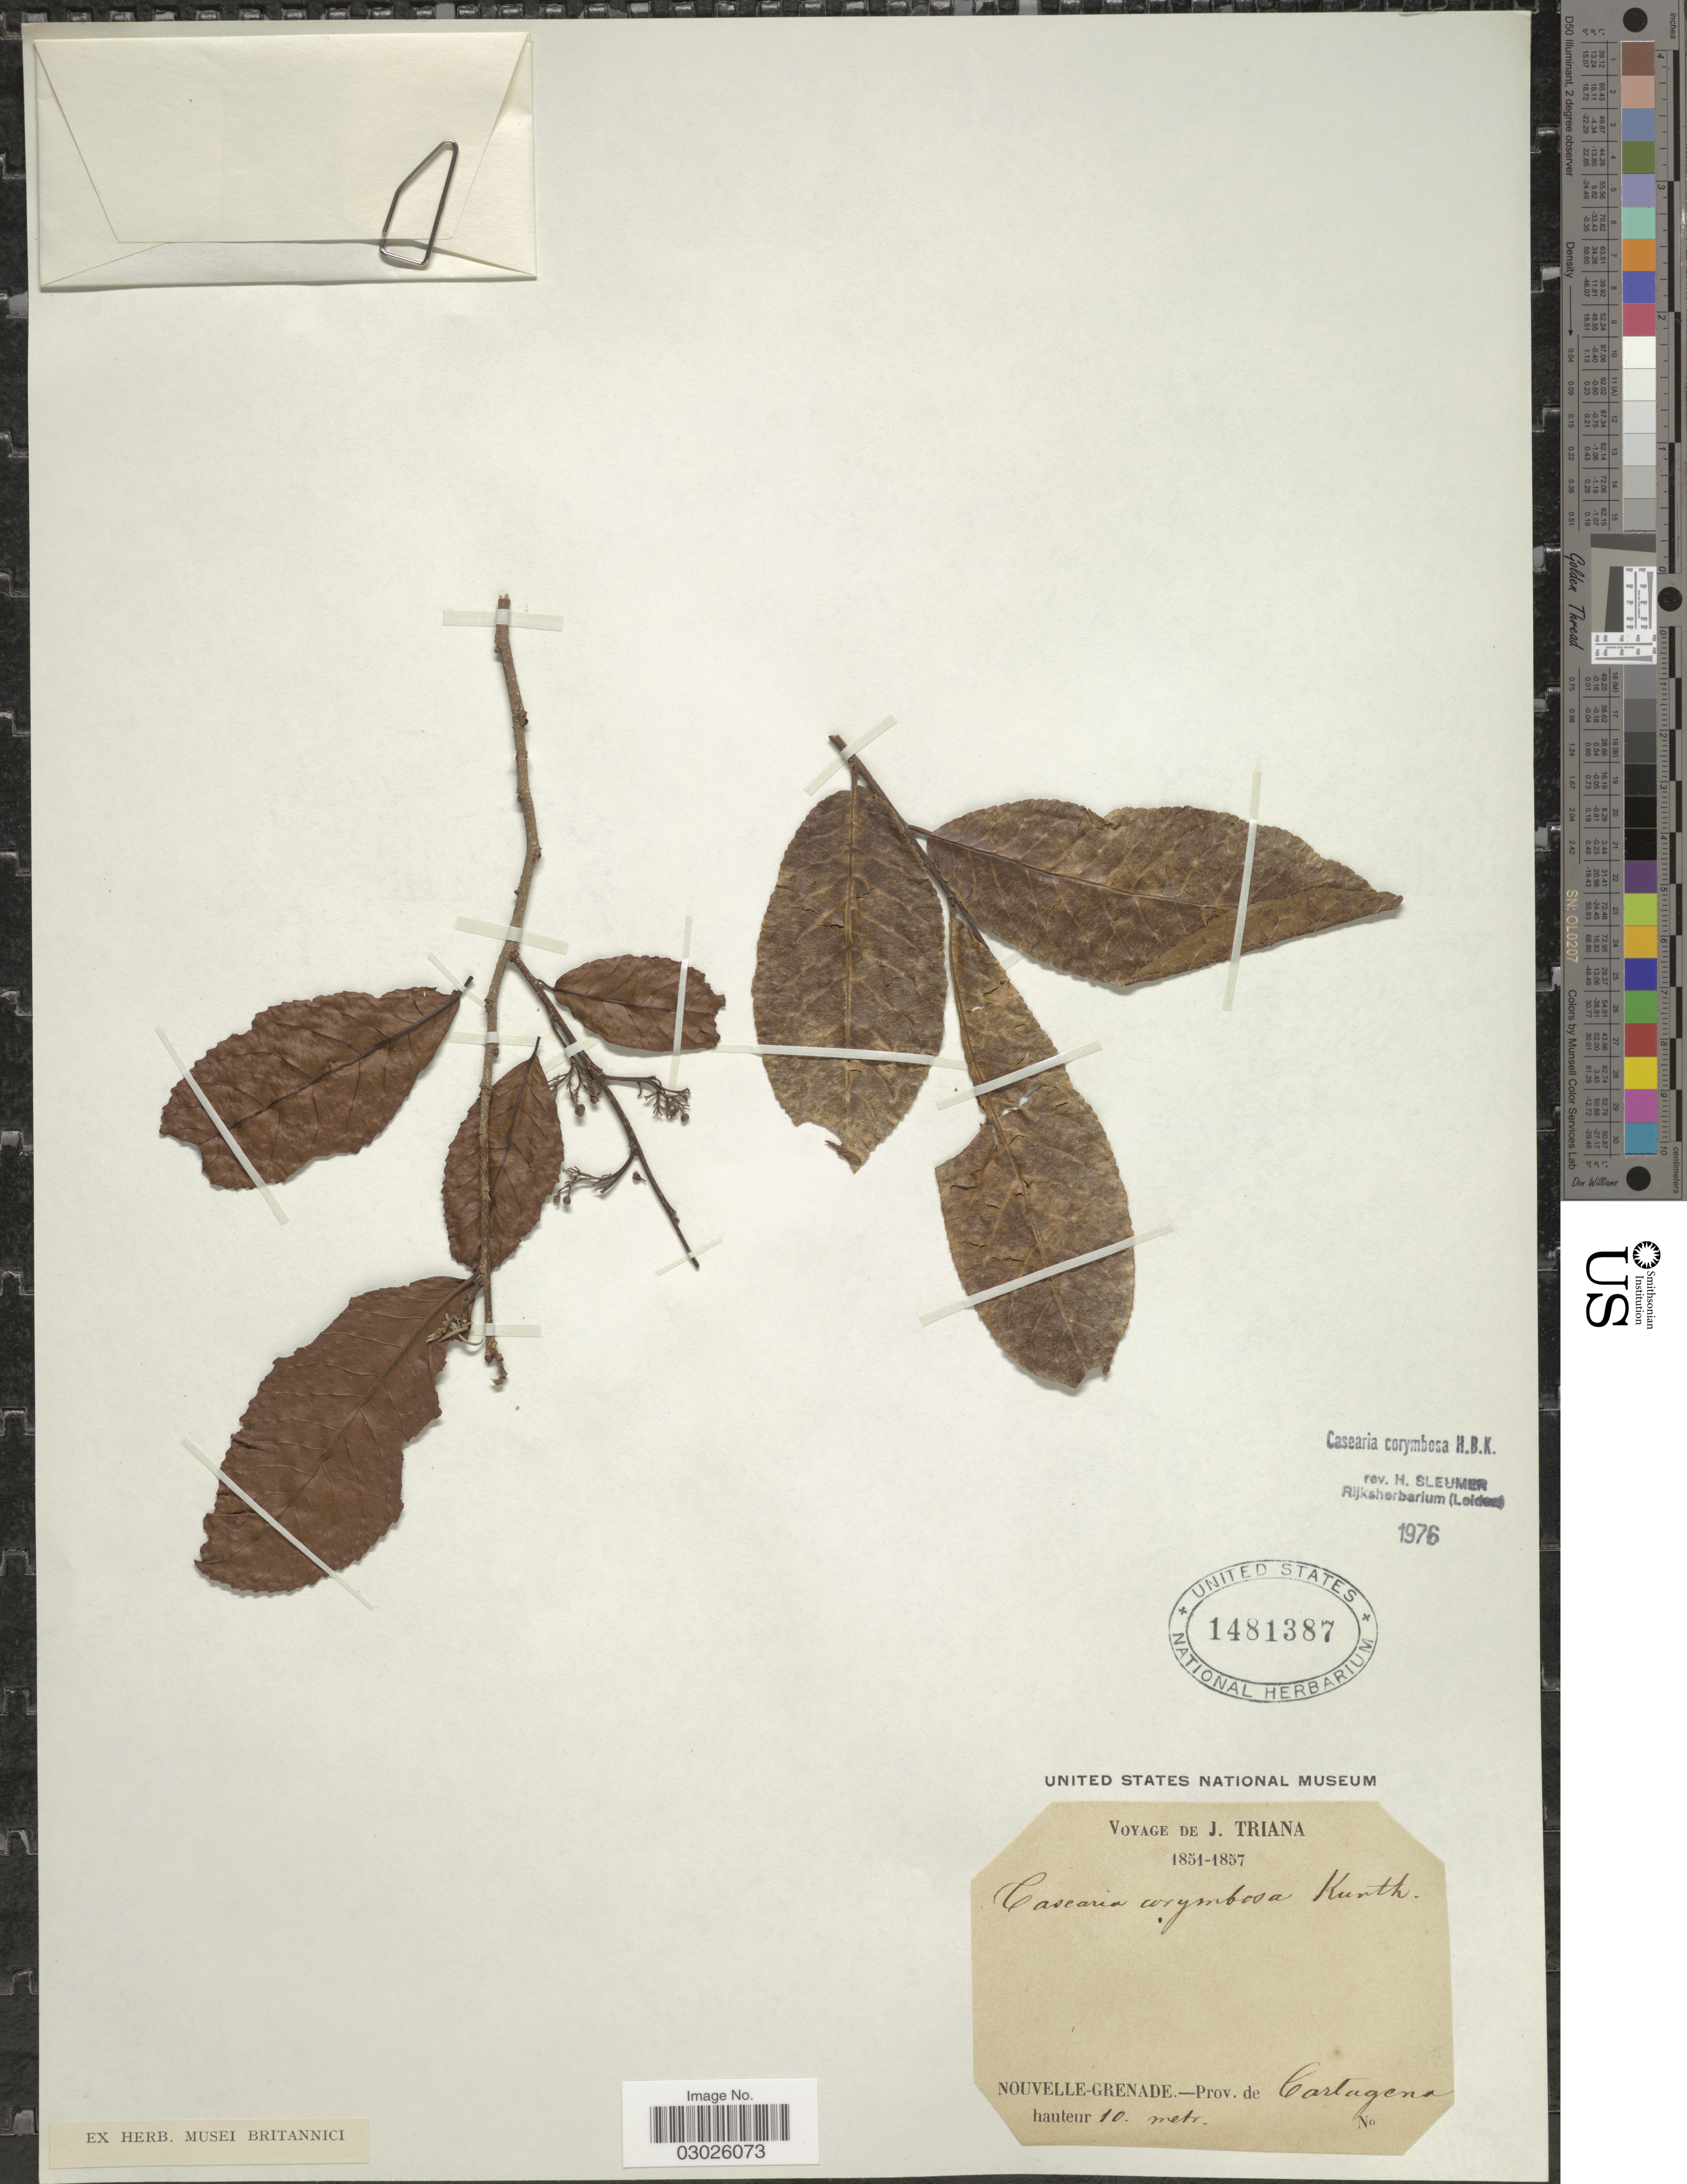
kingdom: Plantae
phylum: Tracheophyta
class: Magnoliopsida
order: Malpighiales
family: Salicaceae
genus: Casearia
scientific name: Casearia corymbosa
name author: Kunth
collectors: J. Triana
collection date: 1851/1857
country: Colombia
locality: Nouvelle-Grenade, Prov. de Cartagena.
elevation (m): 10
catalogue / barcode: US 1481387